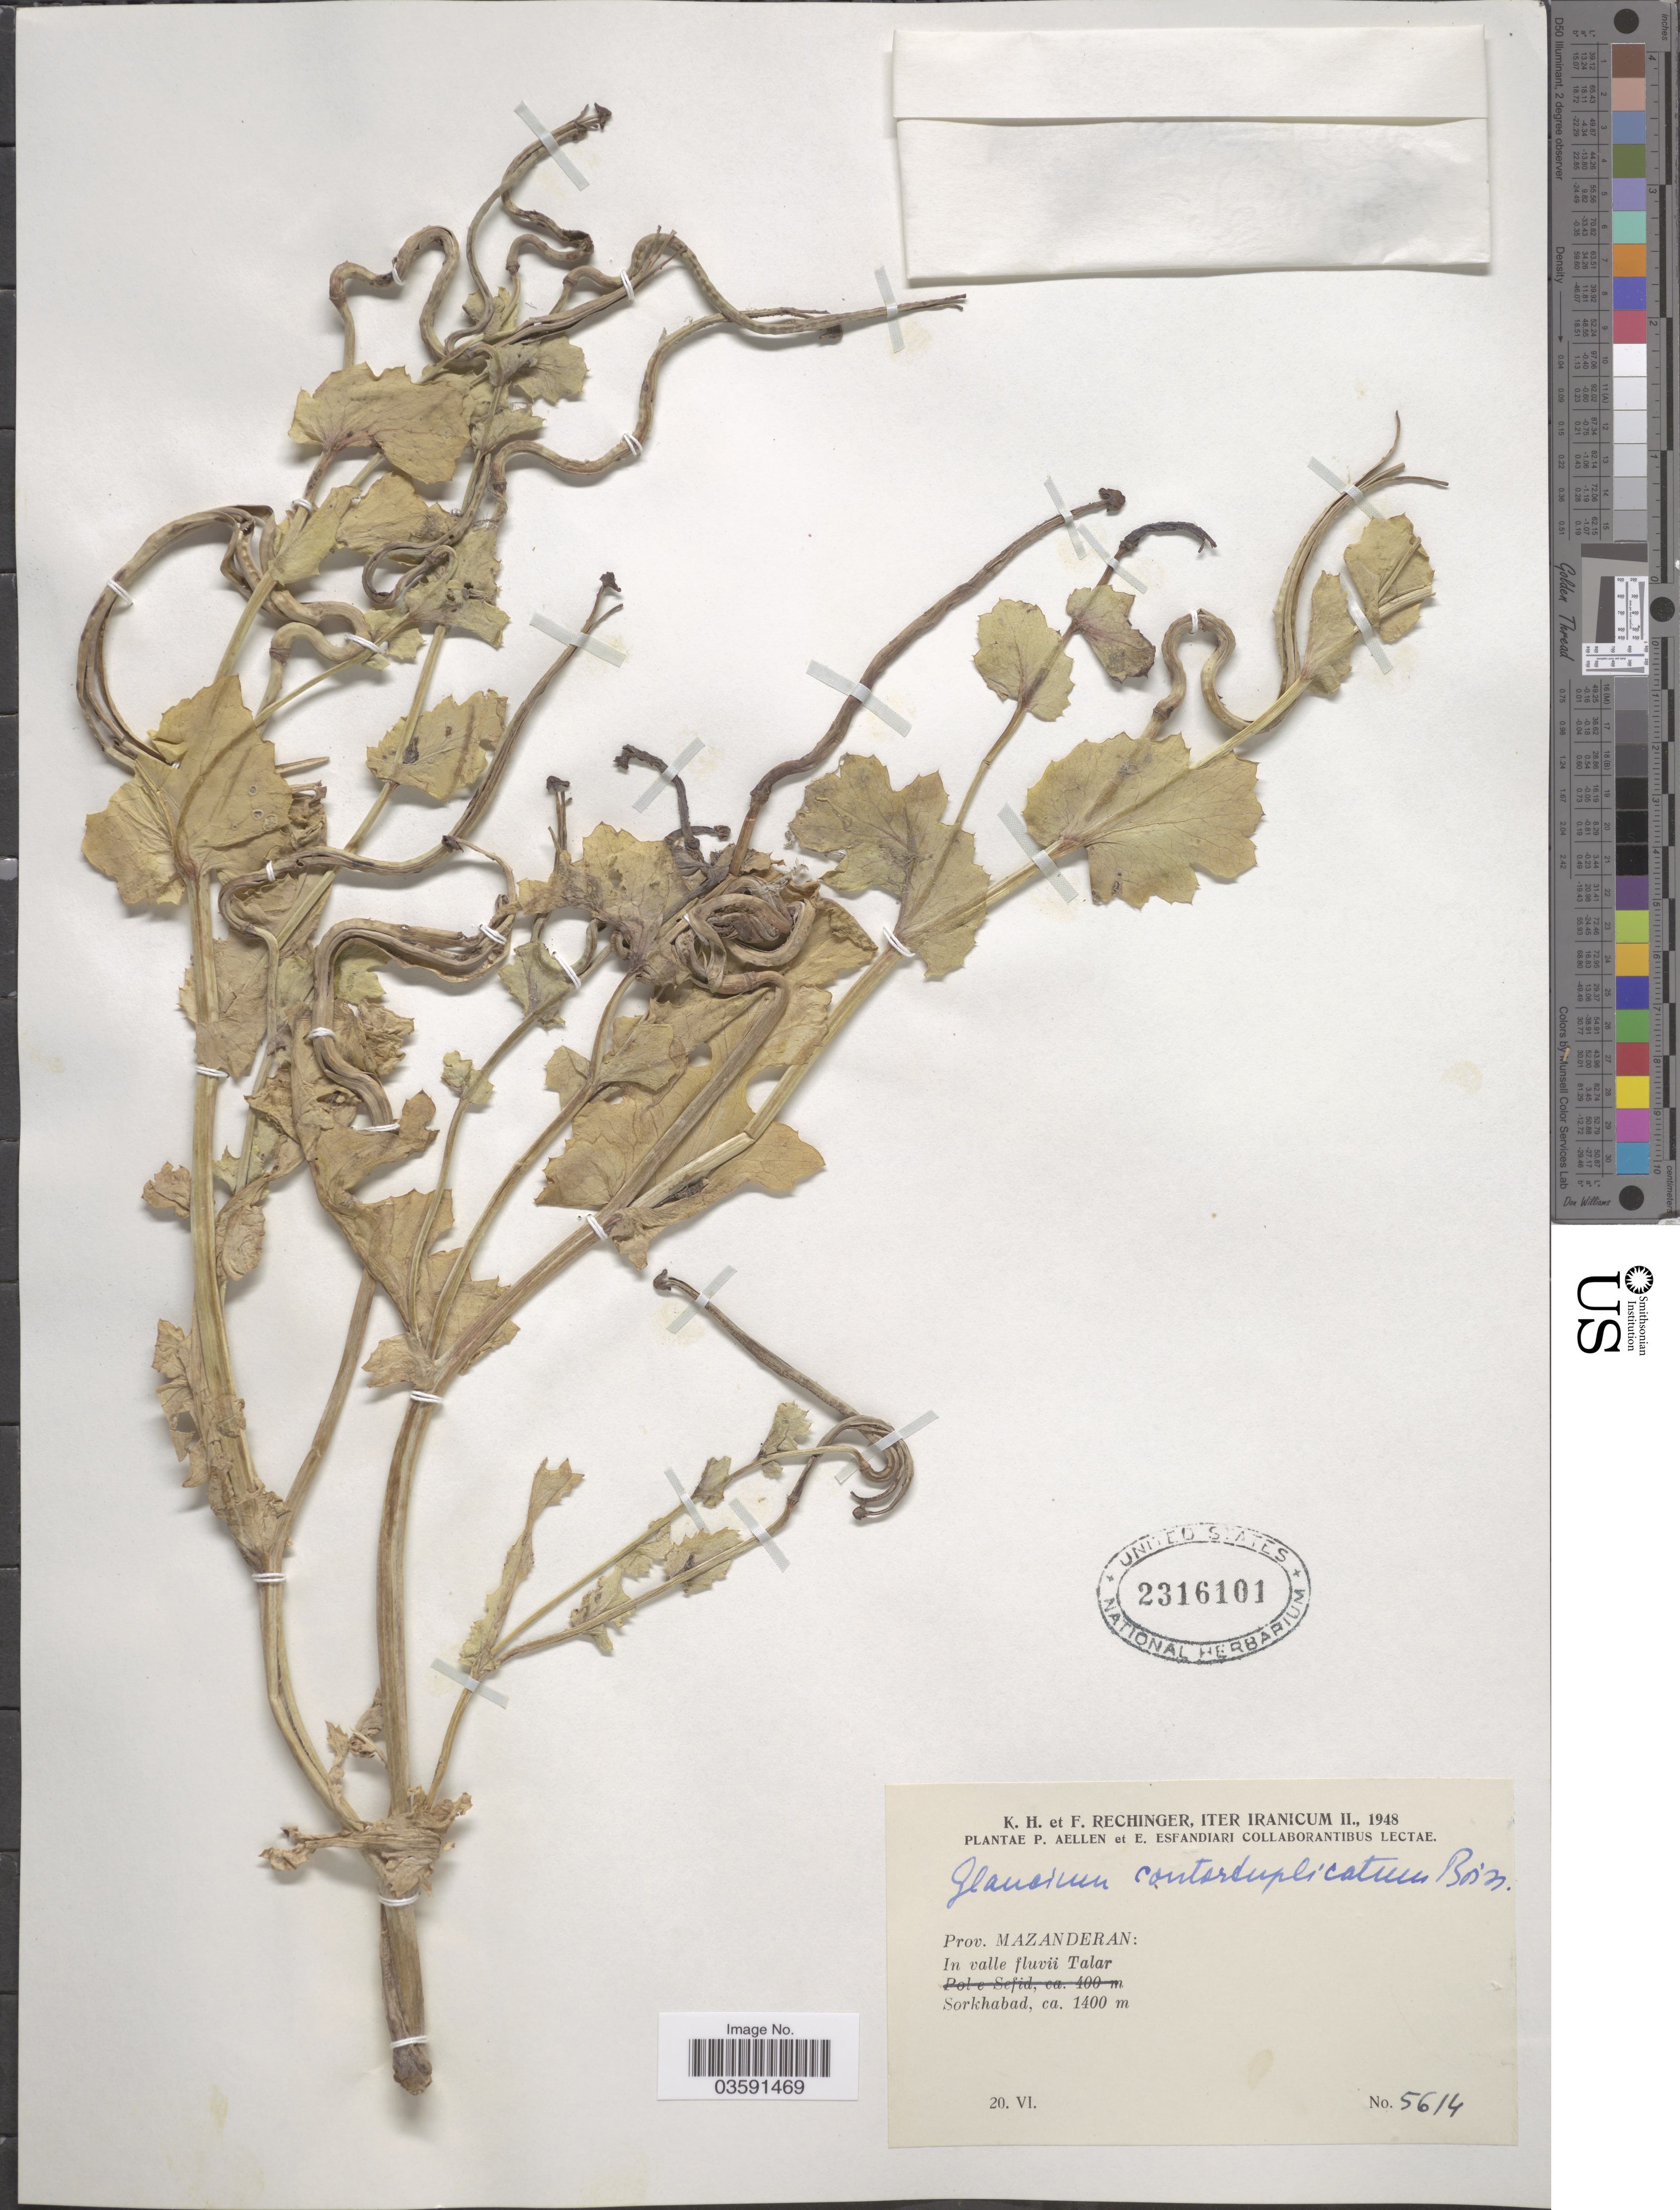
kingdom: Plantae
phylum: Tracheophyta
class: Magnoliopsida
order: Ranunculales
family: Papaveraceae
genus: Glaucium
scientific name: Glaucium contortuplicatum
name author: Boiss.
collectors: K. H. Rechinger & F. Rechinger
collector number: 5614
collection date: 1948-06-20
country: Iran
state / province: Mazandaran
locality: In valle fluvii Talar. Sorkhabad.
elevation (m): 1400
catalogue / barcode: US 2316101